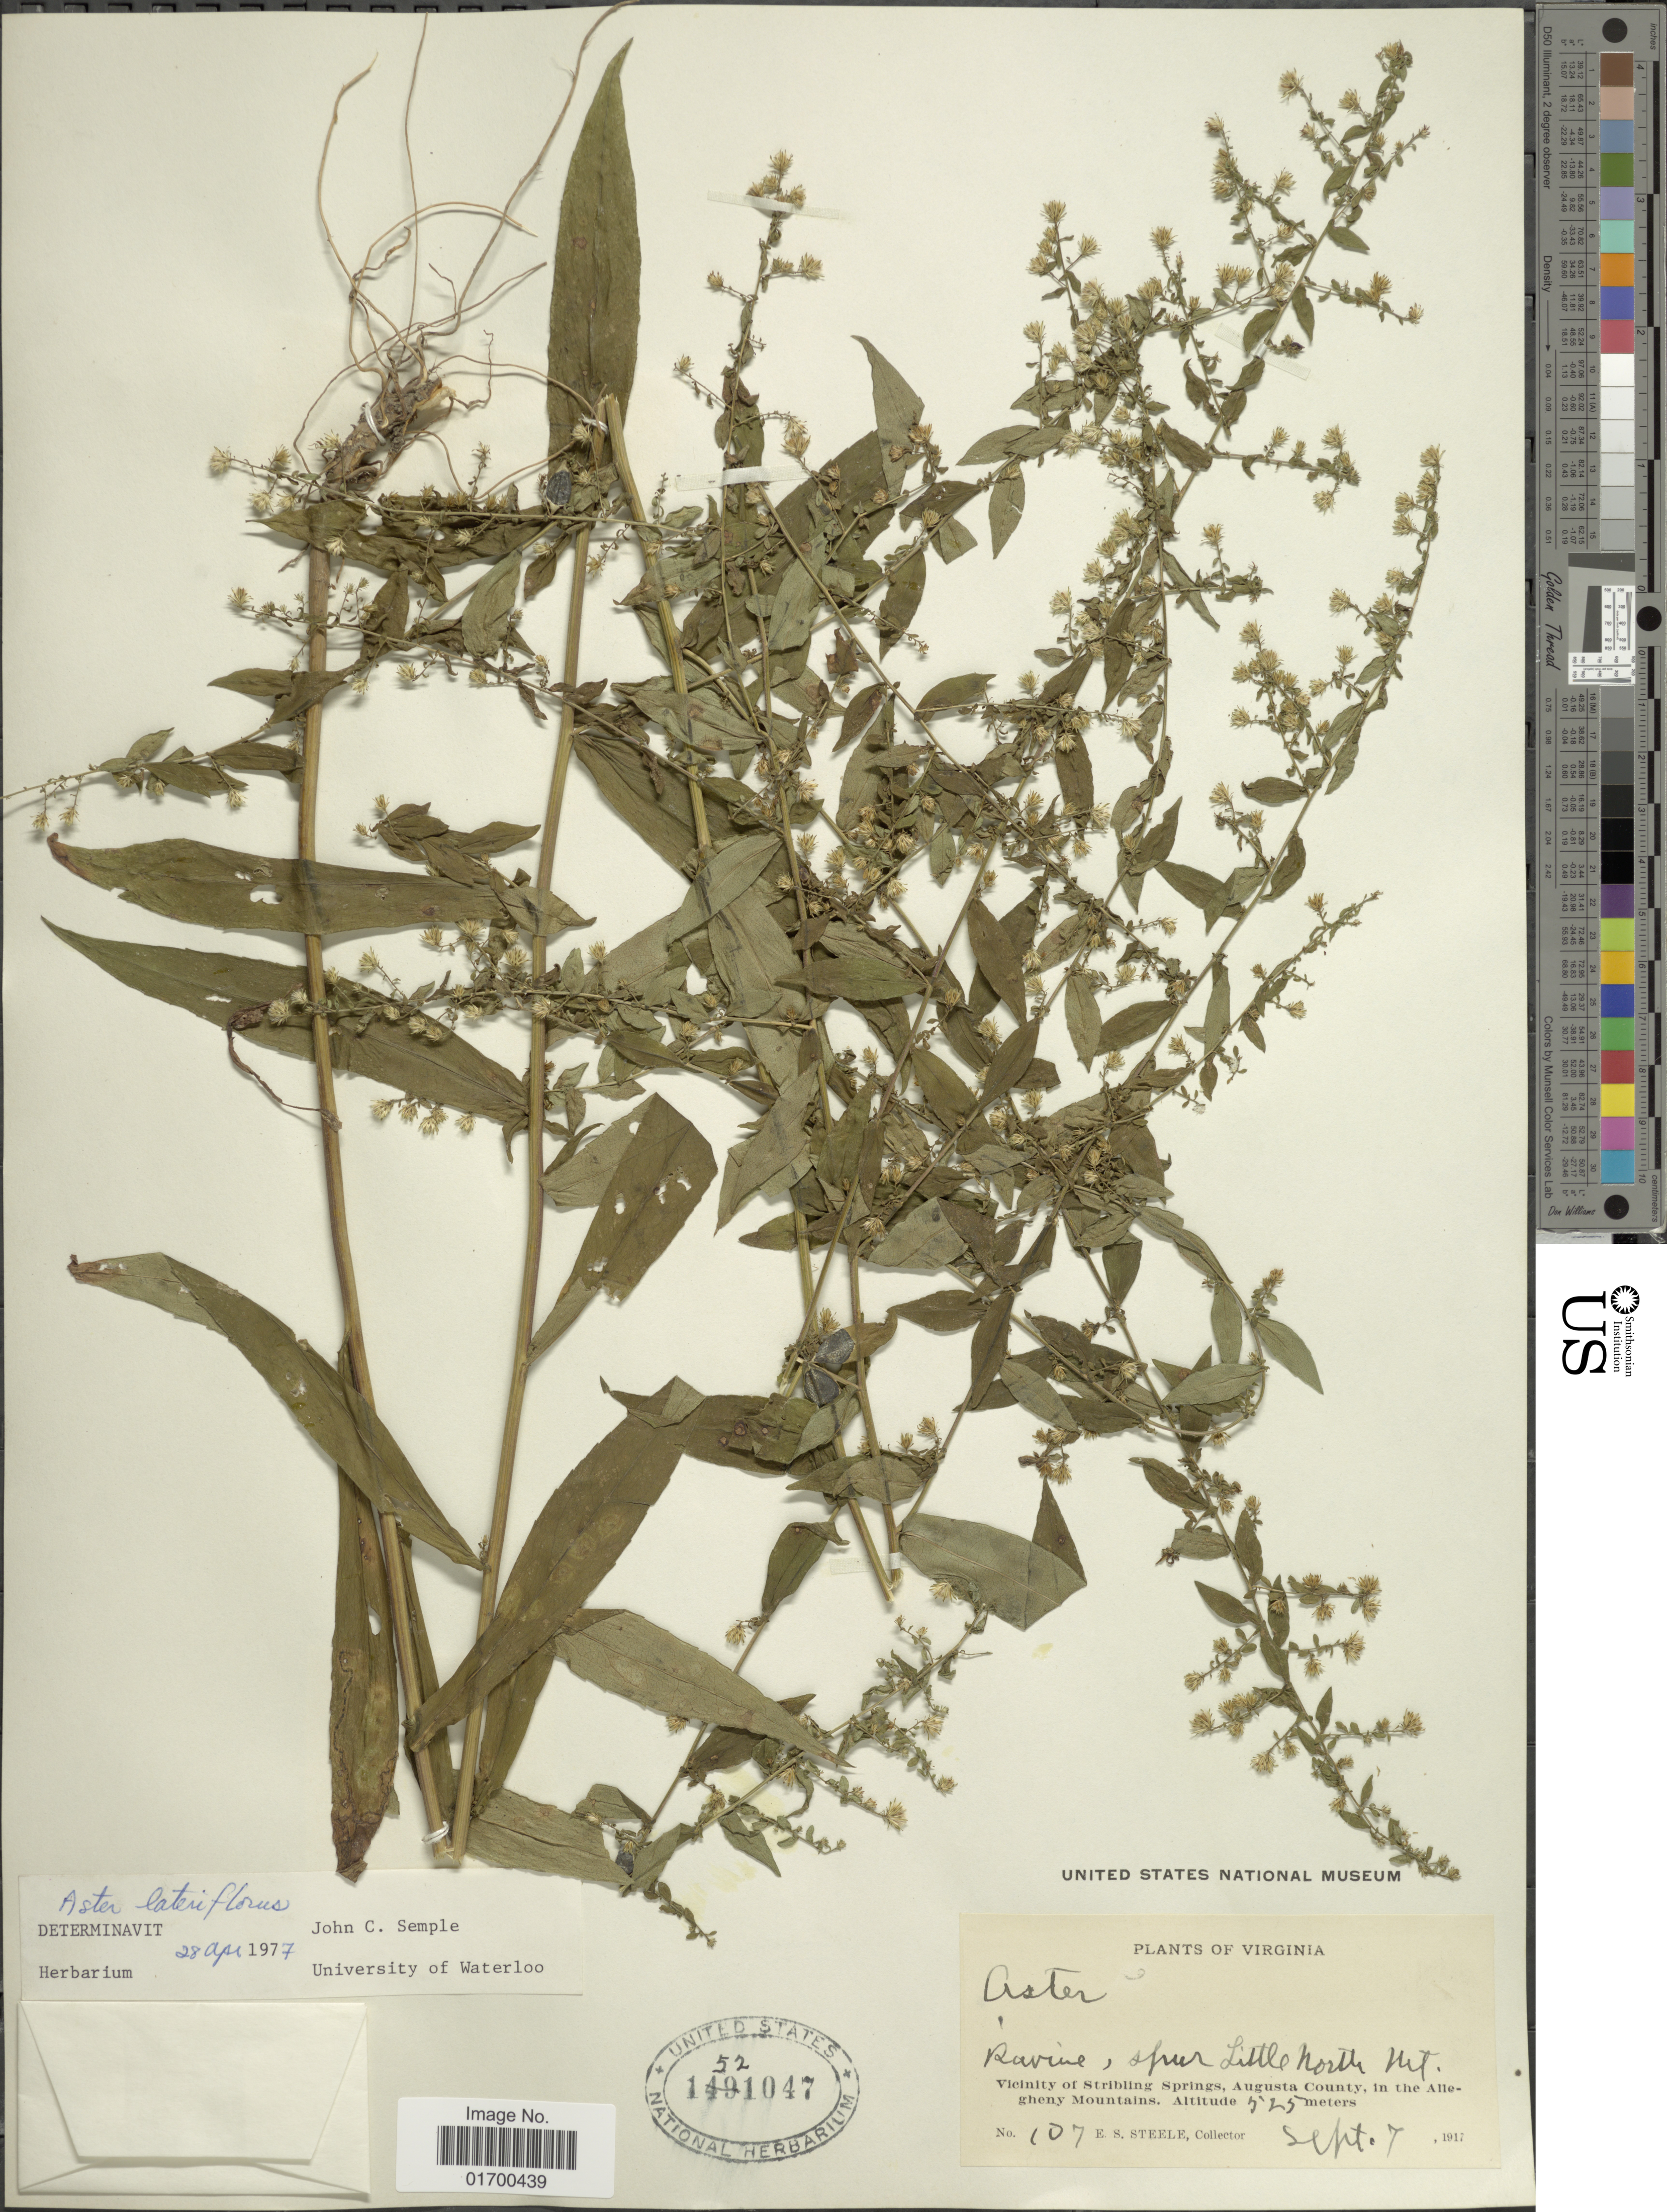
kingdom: Plantae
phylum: Tracheophyta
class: Magnoliopsida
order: Asterales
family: Asteraceae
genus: Symphyotrichum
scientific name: Symphyotrichum lateriflorum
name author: (L.) Á. Löve & D. Löve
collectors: E. Steele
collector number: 107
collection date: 1917-09-07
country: United States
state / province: Virginia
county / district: Augusta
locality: Ravine, Spur Little North Mt., Vicinity of Stribling Springs, Augusta County, in the Allegheny Mountains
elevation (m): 525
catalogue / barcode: US 1521047